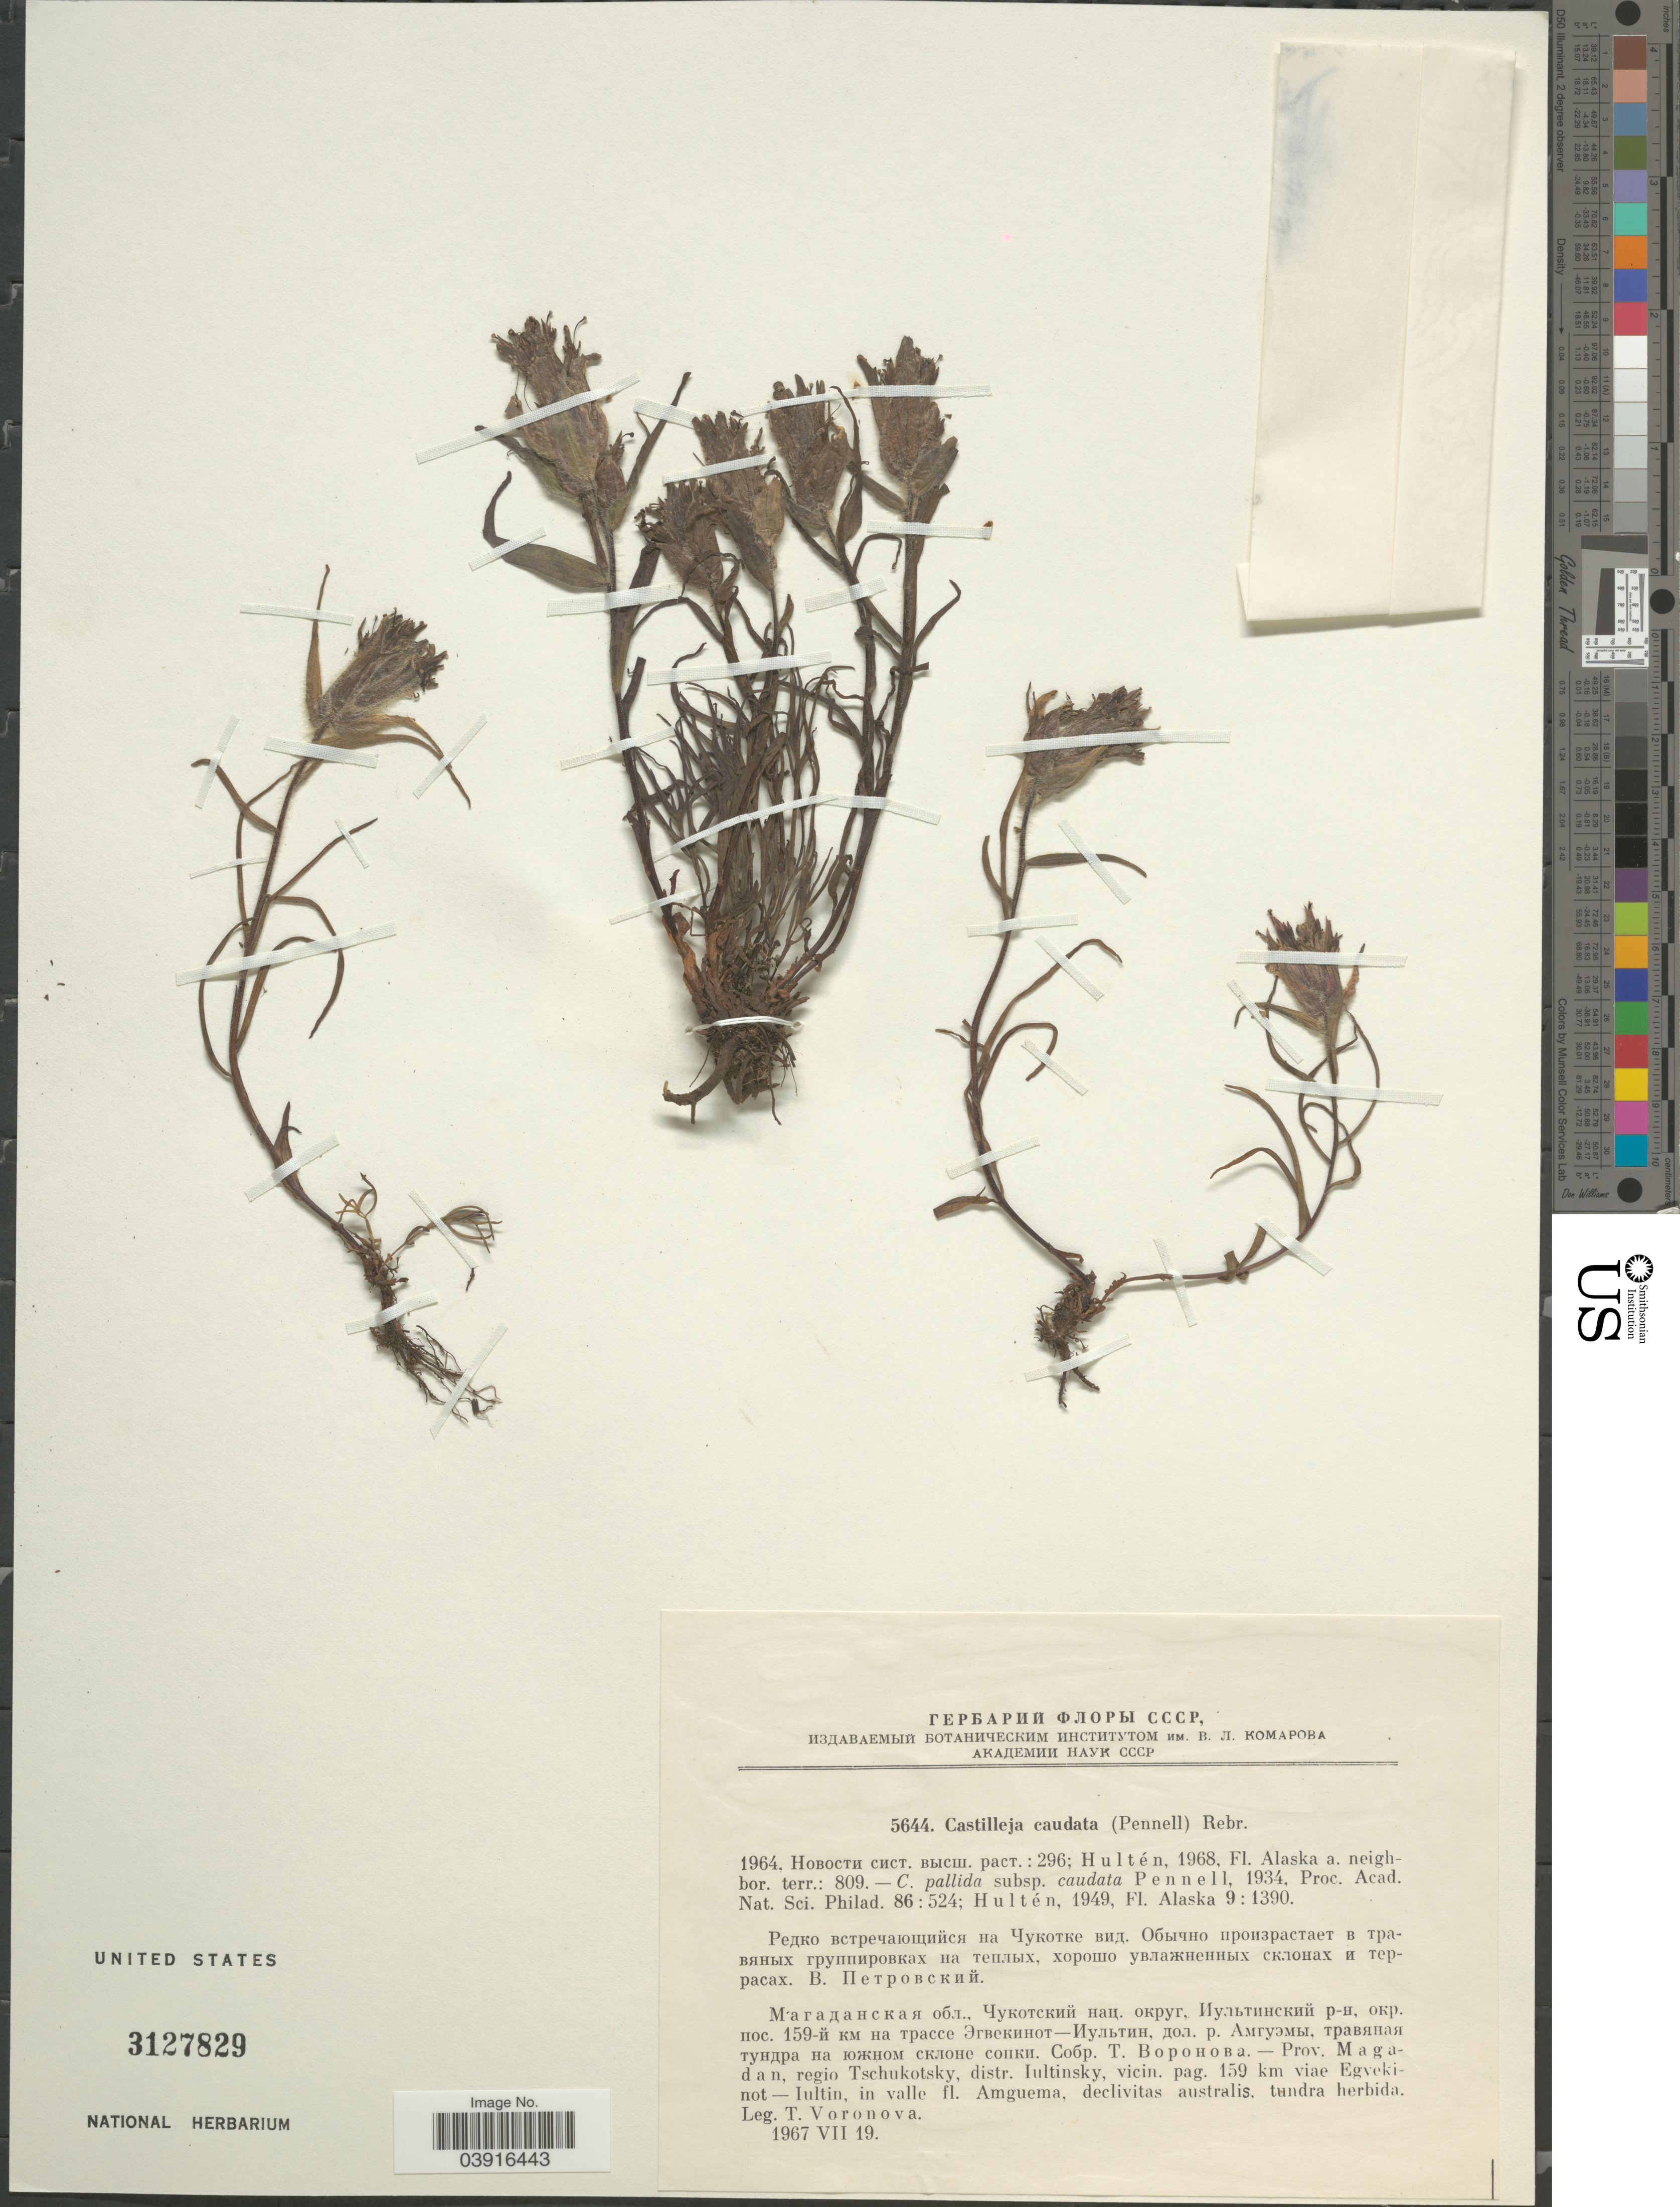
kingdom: Plantae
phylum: Tracheophyta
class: Magnoliopsida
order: Lamiales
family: Orobanchaceae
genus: Castilleja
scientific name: Castilleja caudata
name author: (Pennell) Rebrist.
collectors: T. Voronova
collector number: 5644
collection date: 1967-07-19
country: Russian Federation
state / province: Magadan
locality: Regio Tschukotsky, distr. Iultinsky, vicin. pag. 159 km viae Egvekinot - Iultin, in valle fl. Amguema.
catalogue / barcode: US 3127829